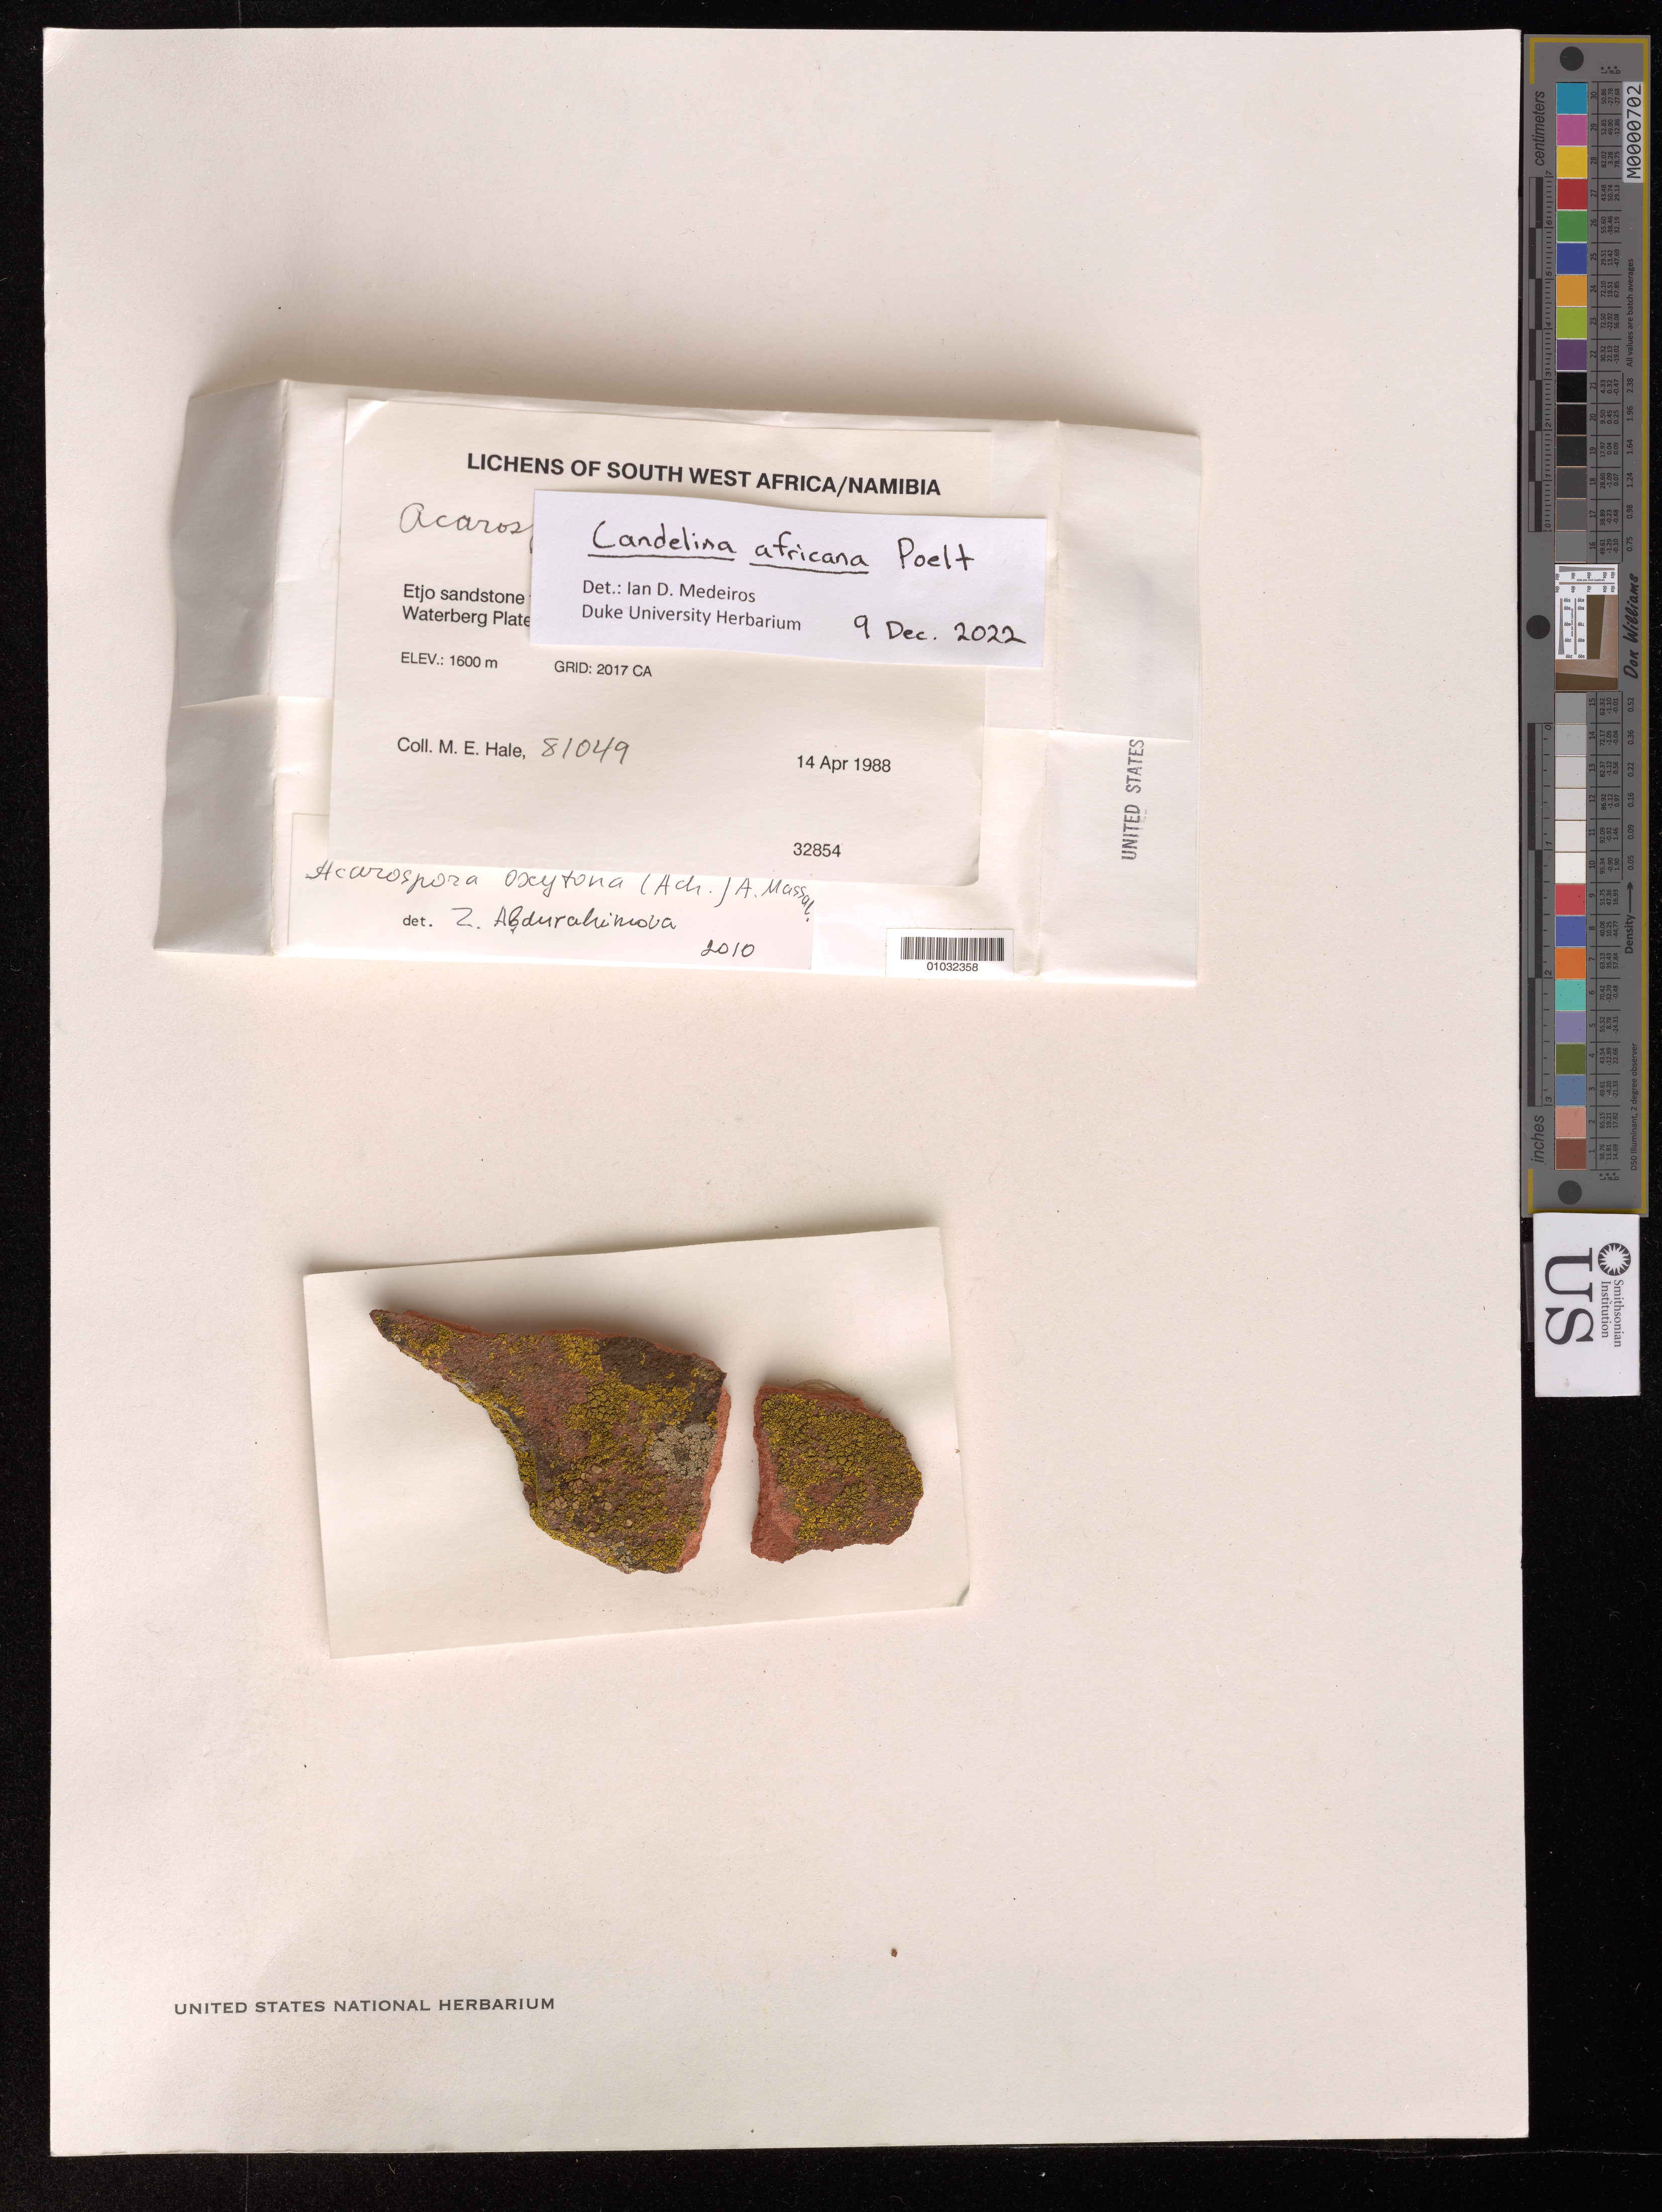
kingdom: Fungi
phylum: Ascomycota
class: Candelariomycetes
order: Candelariales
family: Candelariaceae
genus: Candelina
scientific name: Candelina africana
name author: Poelt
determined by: Medeiros, Ian D., Peter Buck Postdoctoral Fellow (US), Smithsonian Institution - National Museum of Natural History (UNITED STATES)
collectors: M. Hale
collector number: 81049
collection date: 1988-04-14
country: Namibia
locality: Waterberg Plateau National Park, Bergtuin.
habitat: on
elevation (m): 1600